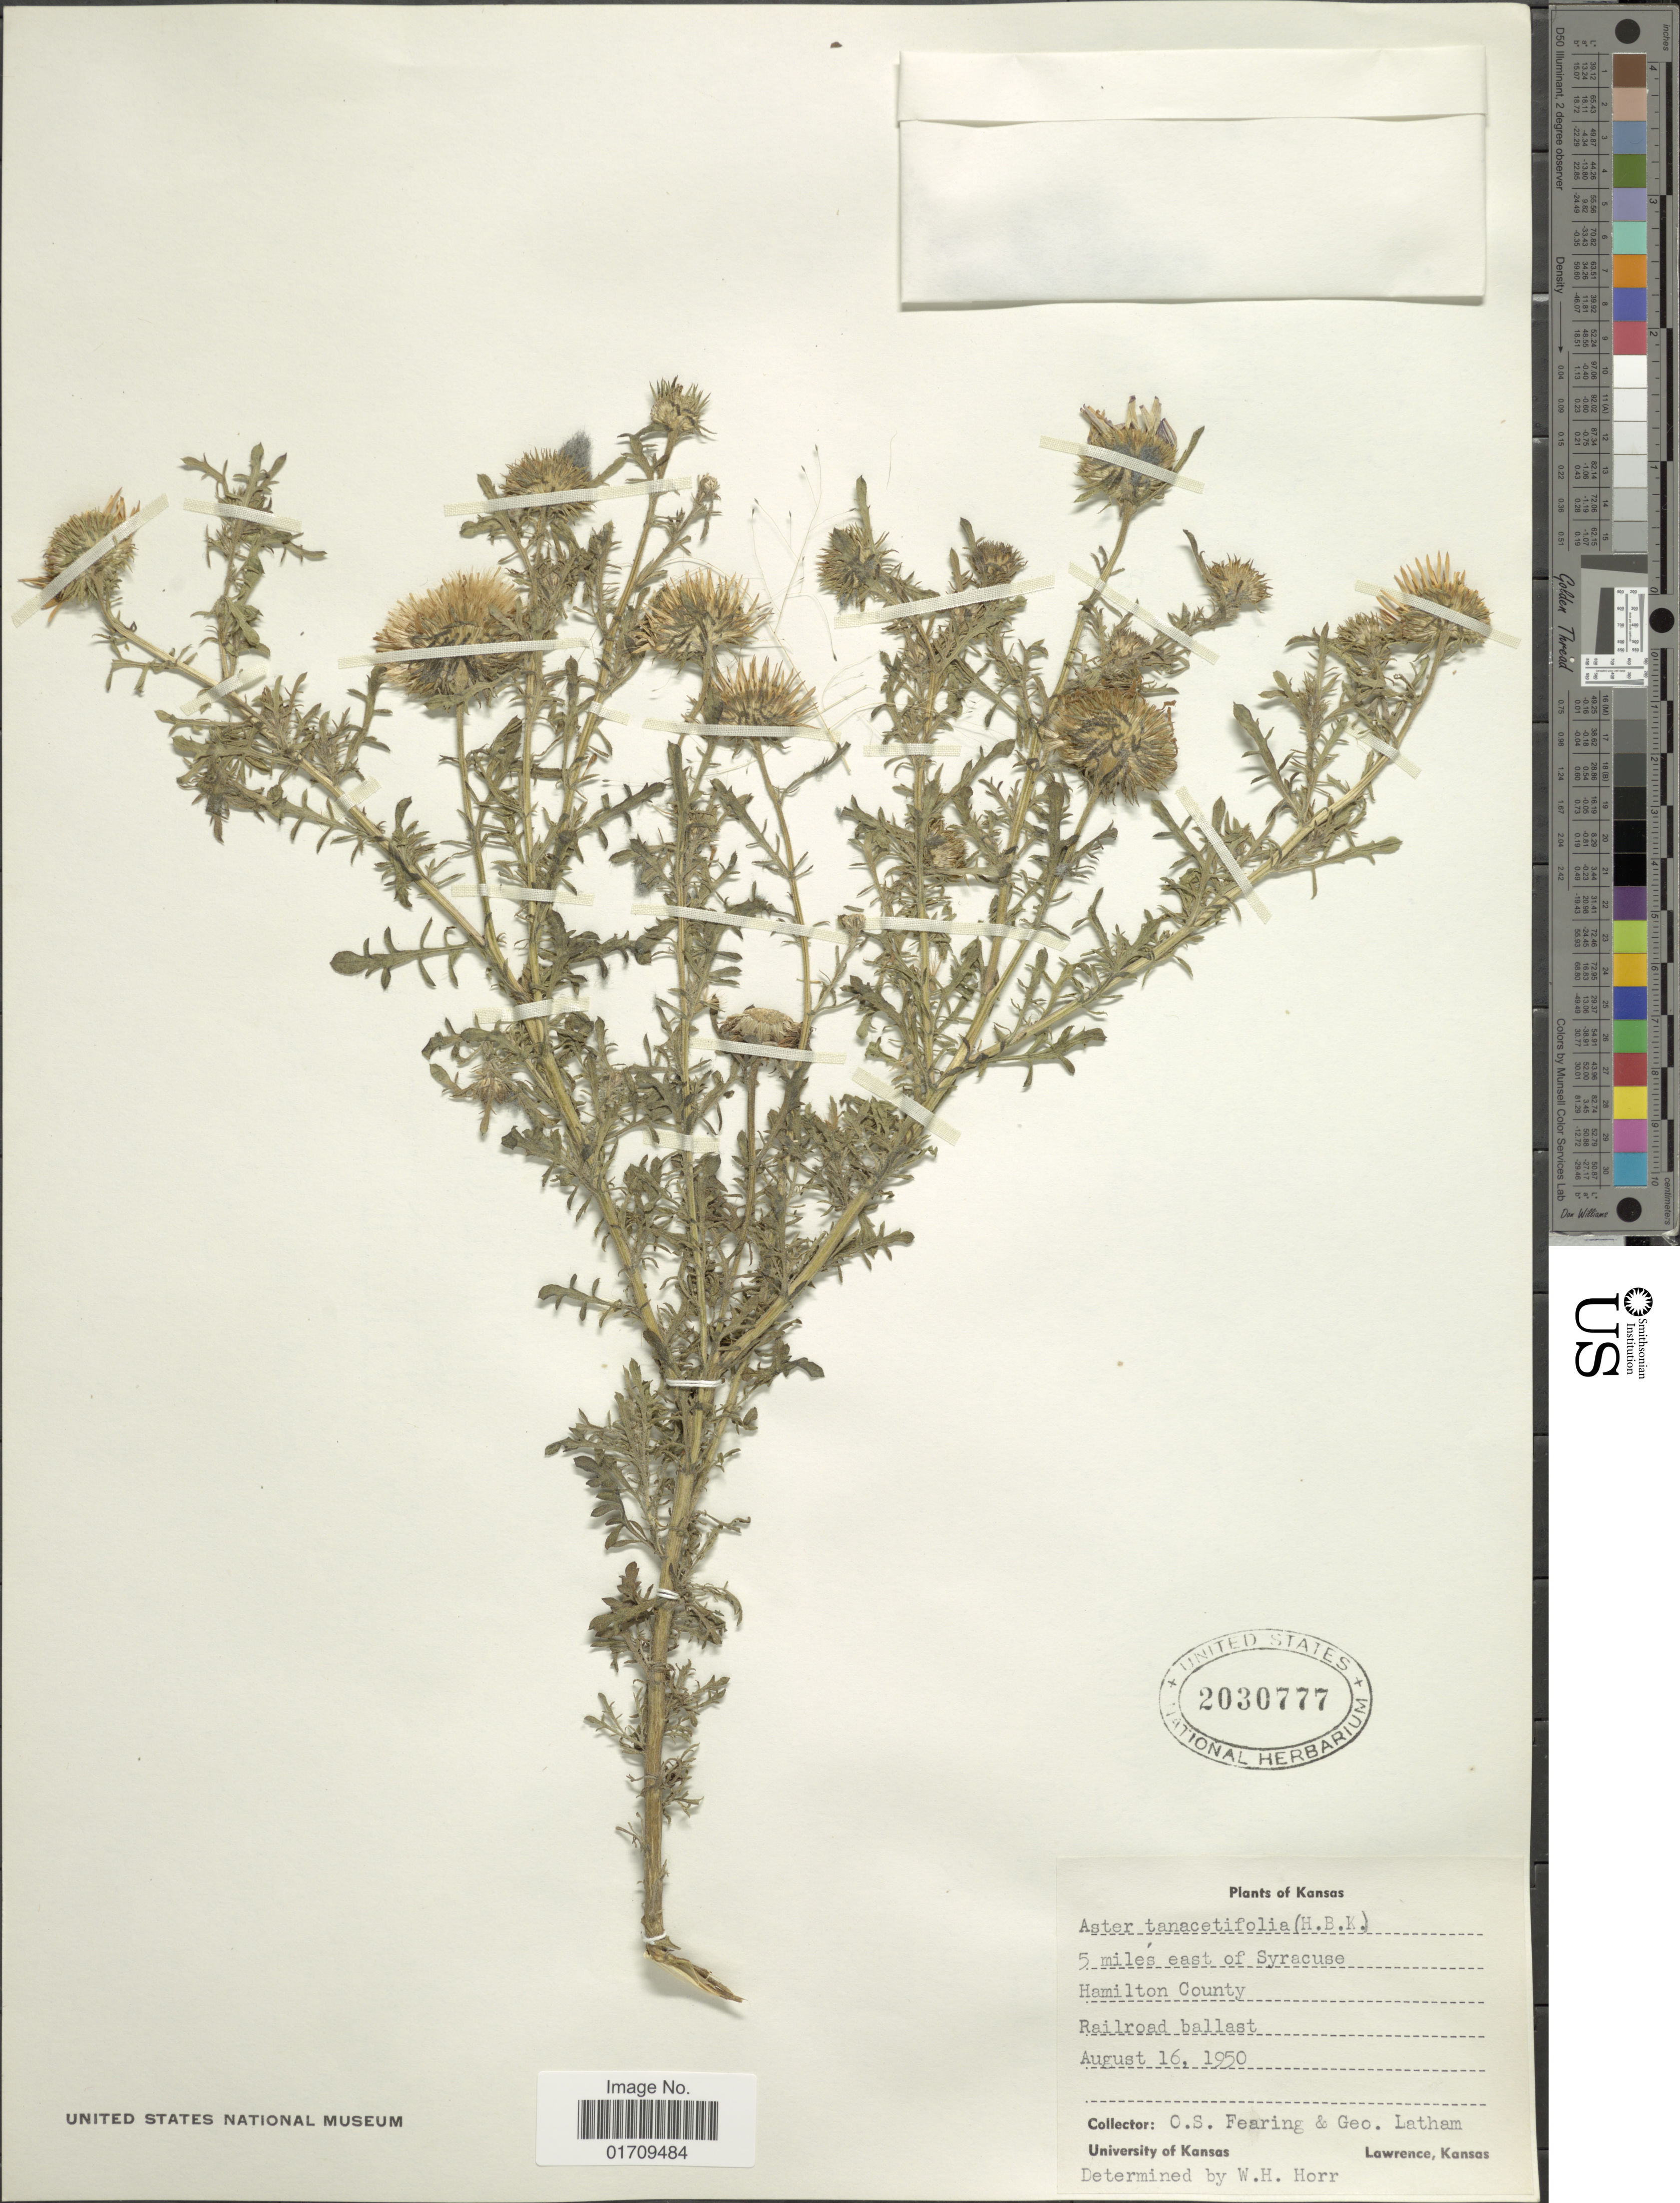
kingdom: Plantae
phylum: Tracheophyta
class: Magnoliopsida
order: Asterales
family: Asteraceae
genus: Machaeranthera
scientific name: Machaeranthera tanacetifolia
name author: (Kunth) Nees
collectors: O. S. Fearing & G. Latham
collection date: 1950-08-16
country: United States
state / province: Kansas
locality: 5 miles east of Syracuse, Hamilton County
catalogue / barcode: US 2030777